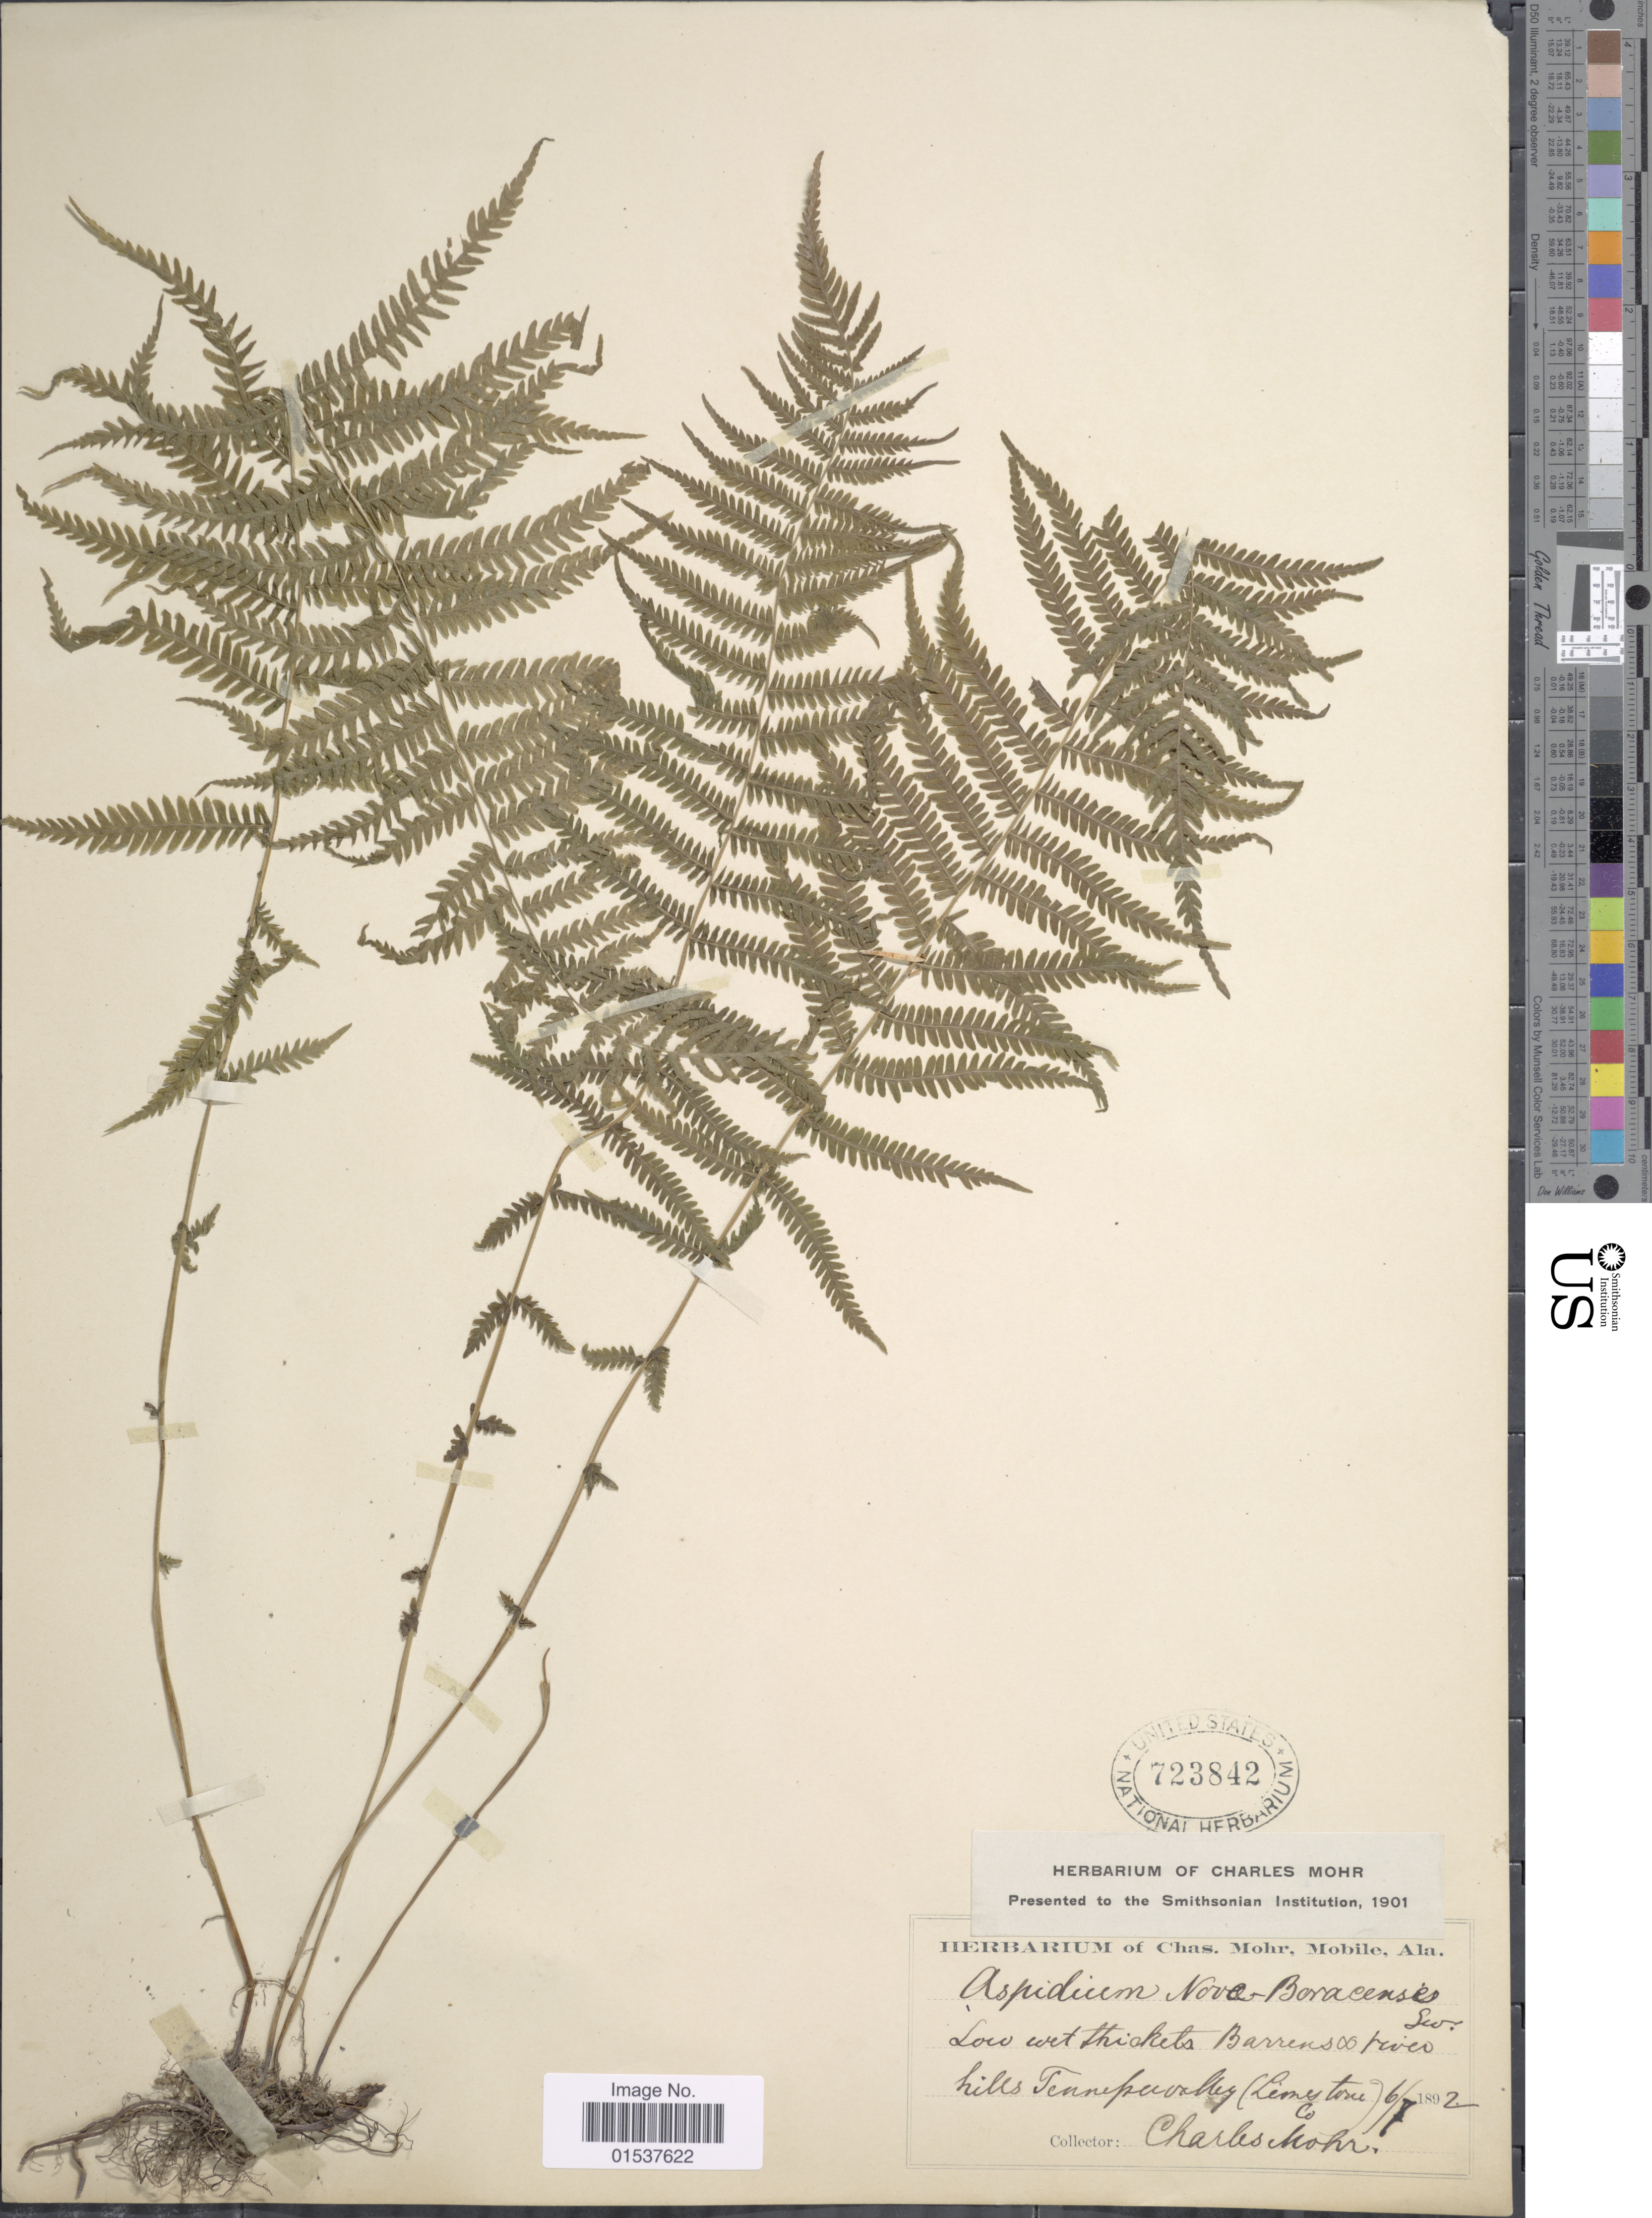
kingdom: Plantae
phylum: Tracheophyta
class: Polypodiopsida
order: Polypodiales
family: Thelypteridaceae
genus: Parathelypteris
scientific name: Parathelypteris noveboracensis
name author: (L.) Ching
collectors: Mohr, C. T. (herbarium)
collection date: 1892-07-06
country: United States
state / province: Tennessee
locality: Barrensoo river hills Tennessee valley (Limestone Co).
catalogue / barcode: US 723842